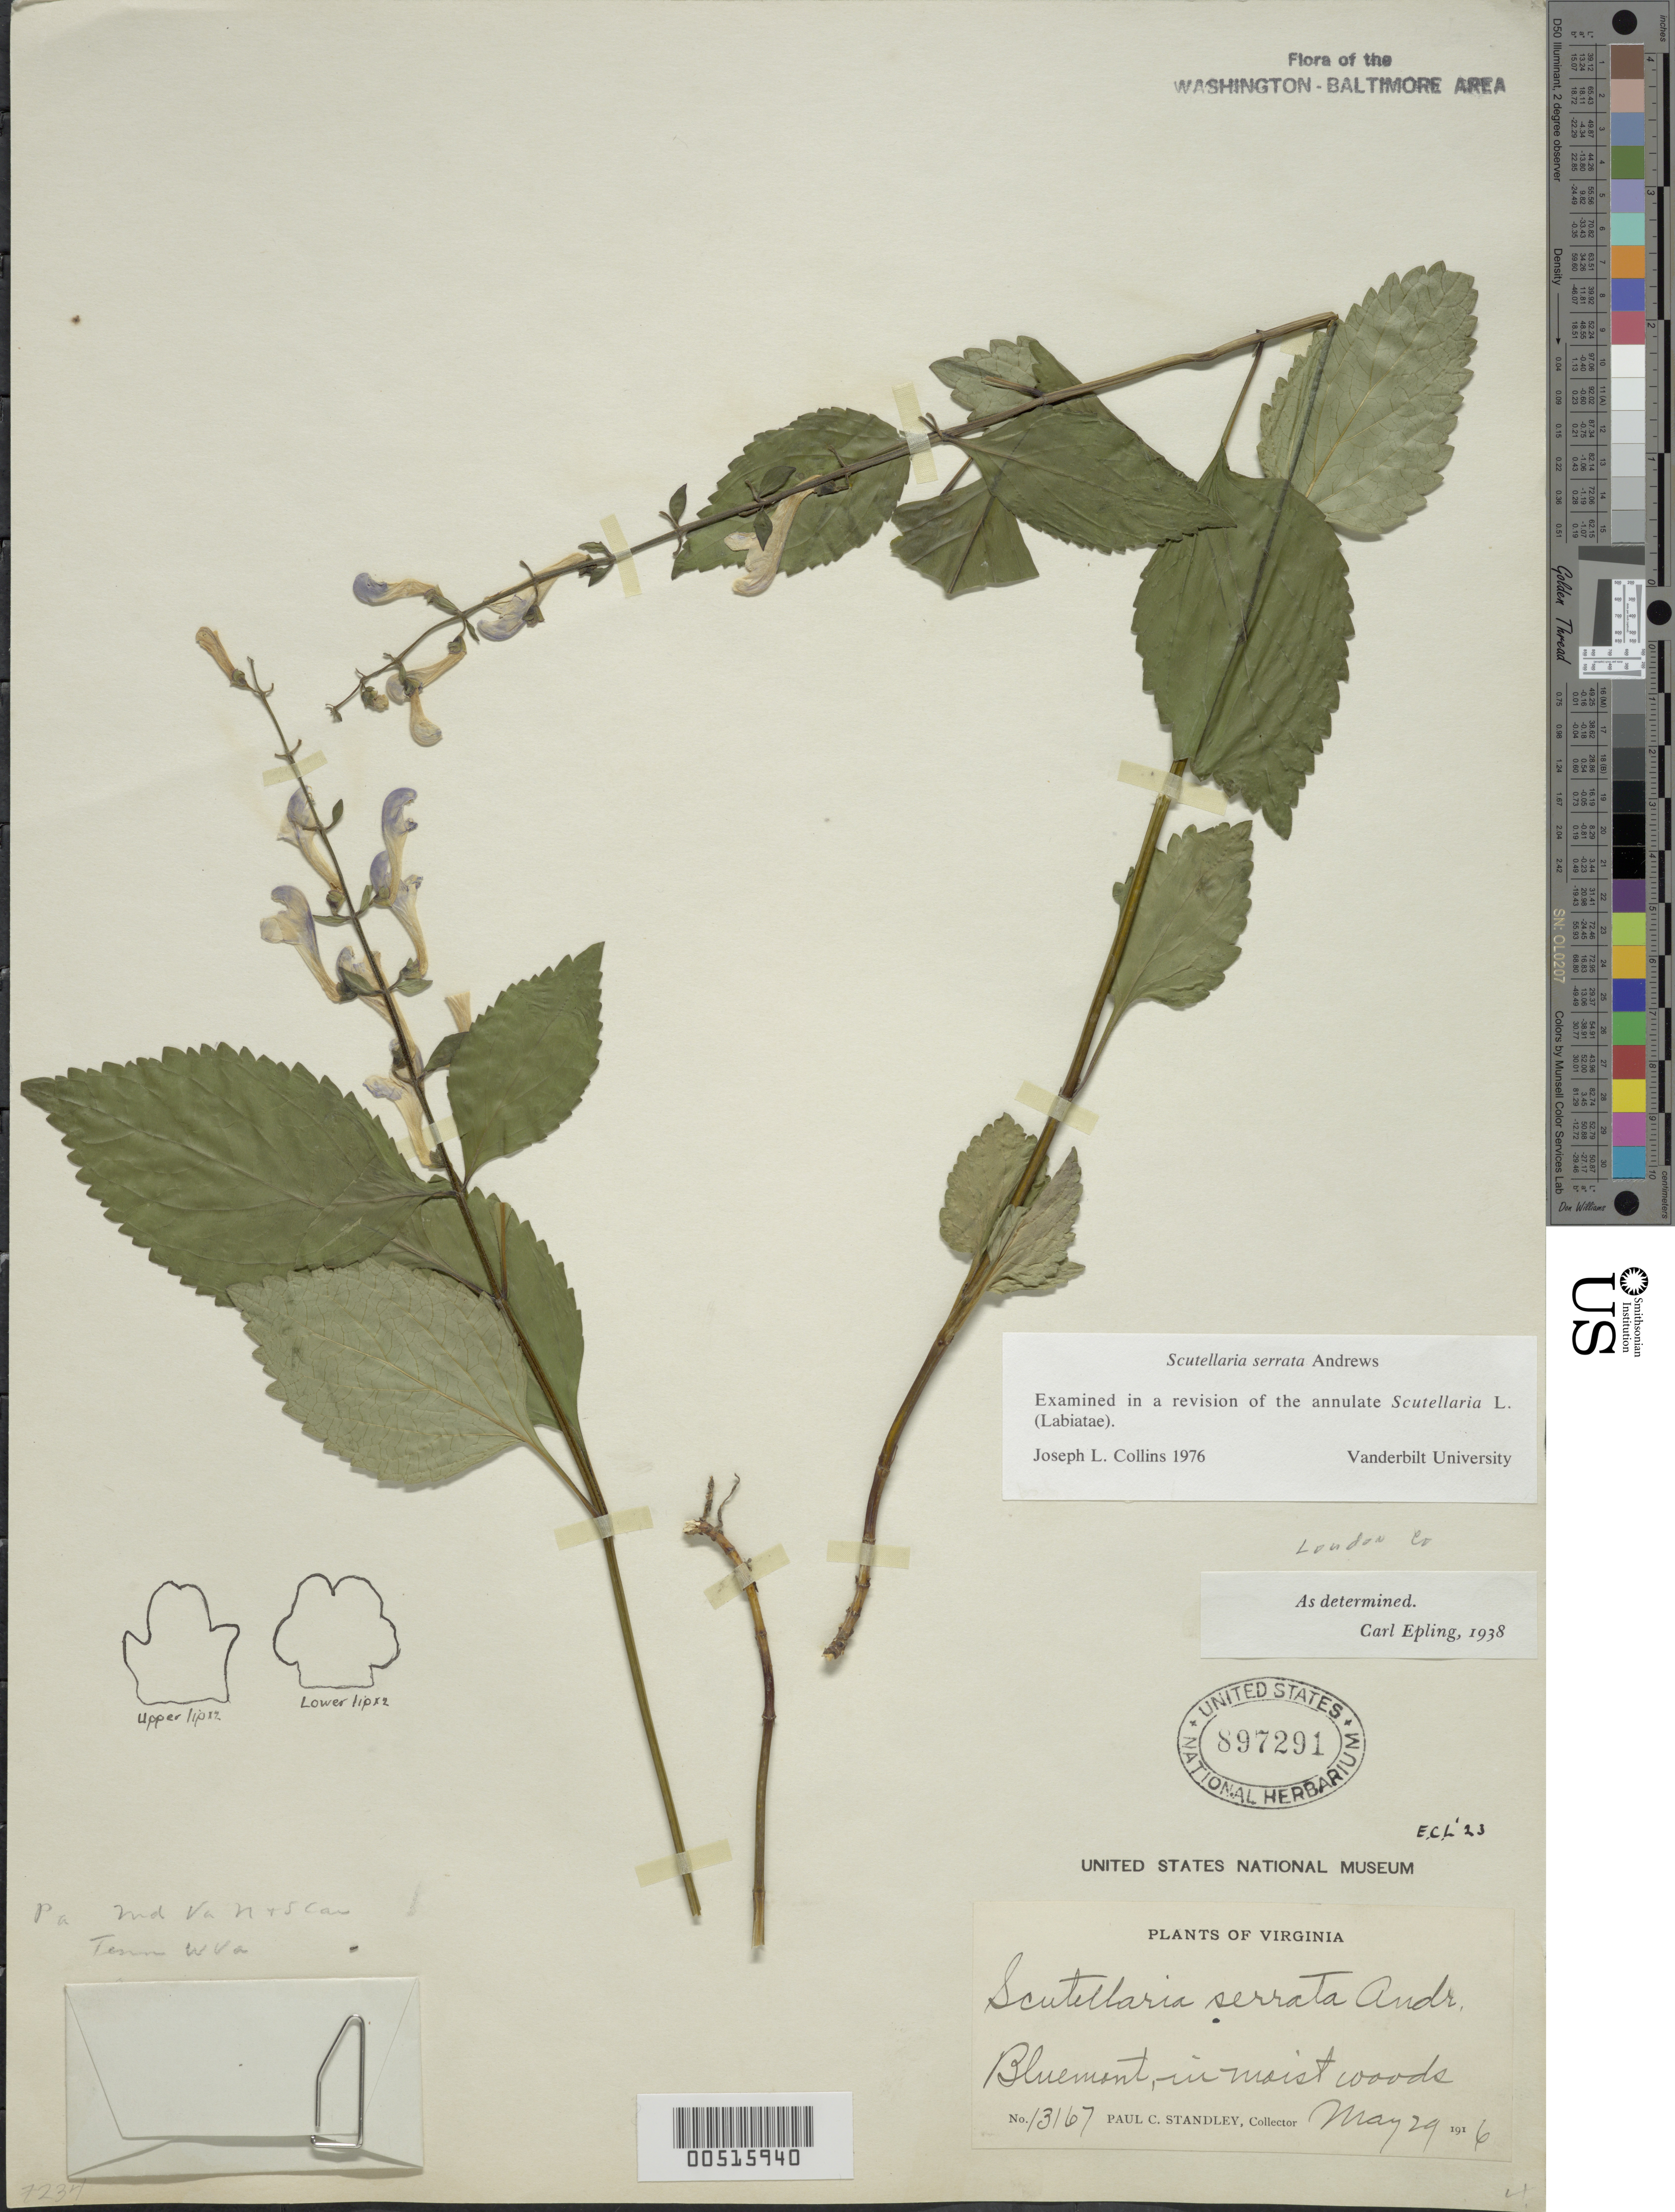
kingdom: Plantae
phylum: Tracheophyta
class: Magnoliopsida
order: Lamiales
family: Lamiaceae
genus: Scutellaria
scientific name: Scutellaria serrata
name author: Andrews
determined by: Standley, Paul C.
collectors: P. C. Standley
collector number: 13167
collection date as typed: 29 May 1916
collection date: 1916-05-29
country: United States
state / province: Virginia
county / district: Loudoun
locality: Bluemont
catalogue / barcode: US 897291